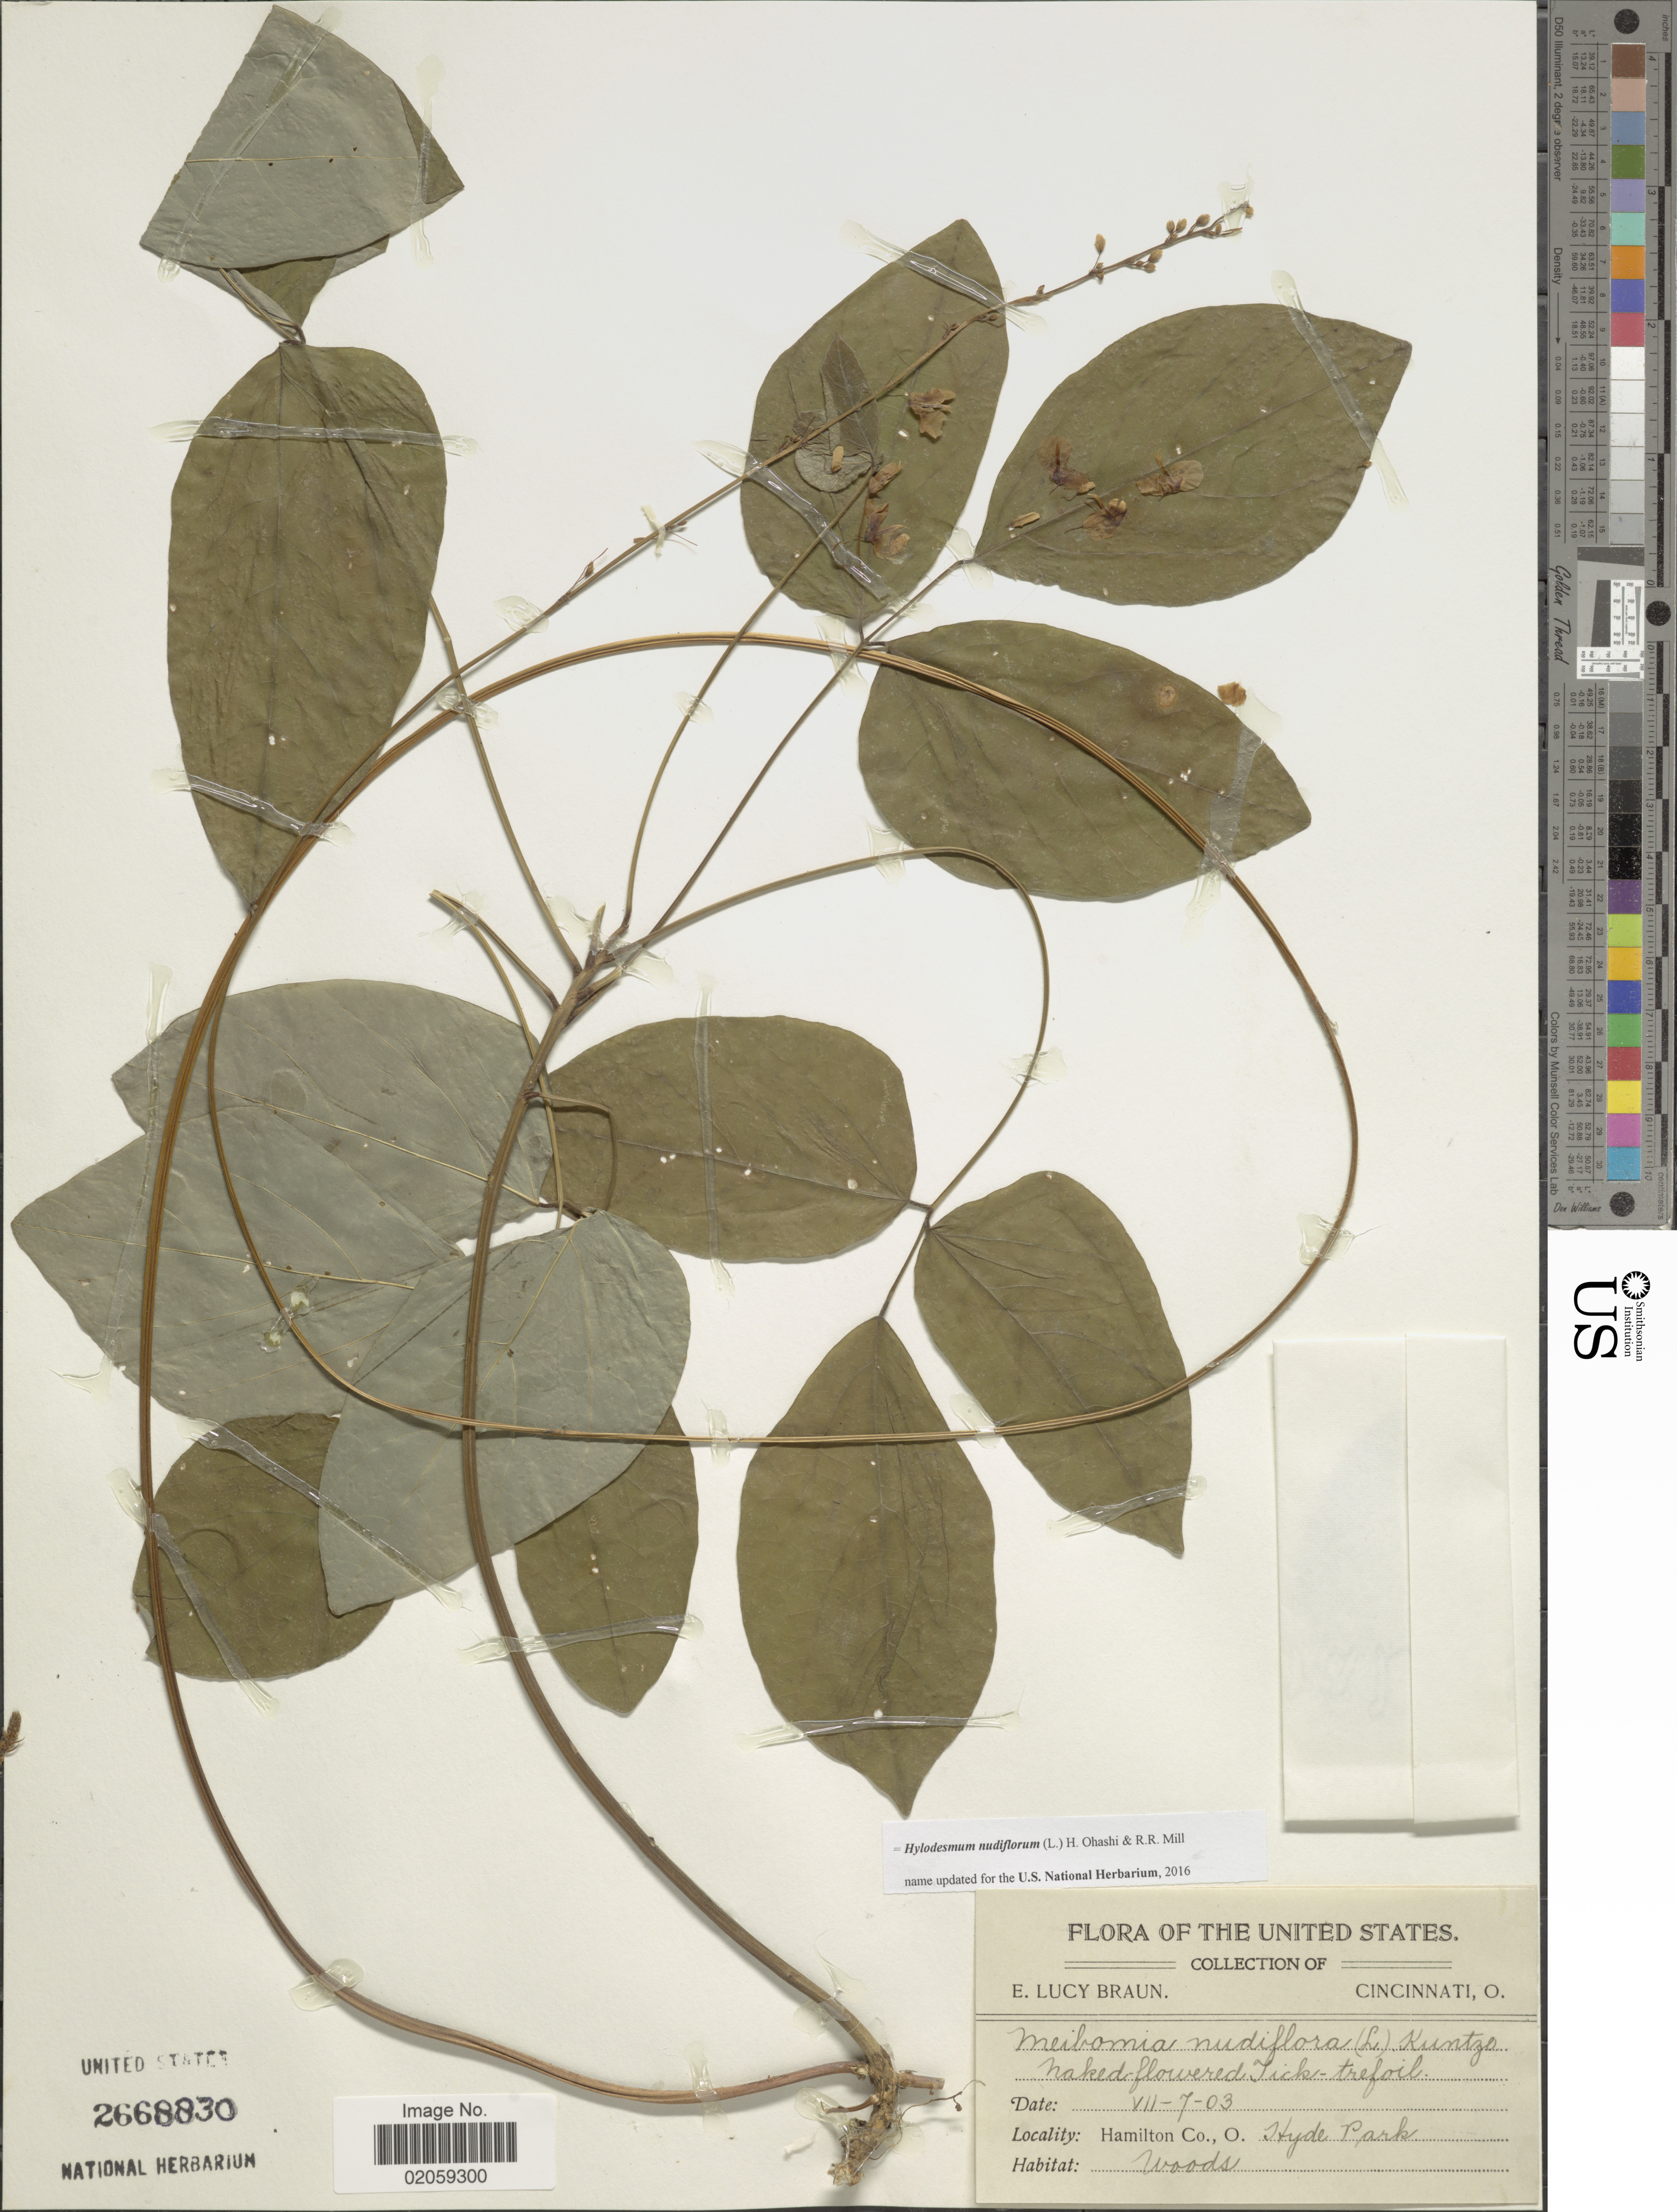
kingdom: Plantae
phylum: Tracheophyta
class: Magnoliopsida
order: Fabales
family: Fabaceae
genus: Hylodesmum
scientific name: Hylodesmum nudiflorum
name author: (L.) H. Ohashi & R.R. Mill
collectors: E. L. Braun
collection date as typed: Transcribed d/m/y: 7/7/03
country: United States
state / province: Ohio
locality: Hamilton Co., O., Hyde Park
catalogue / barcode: US 2668830